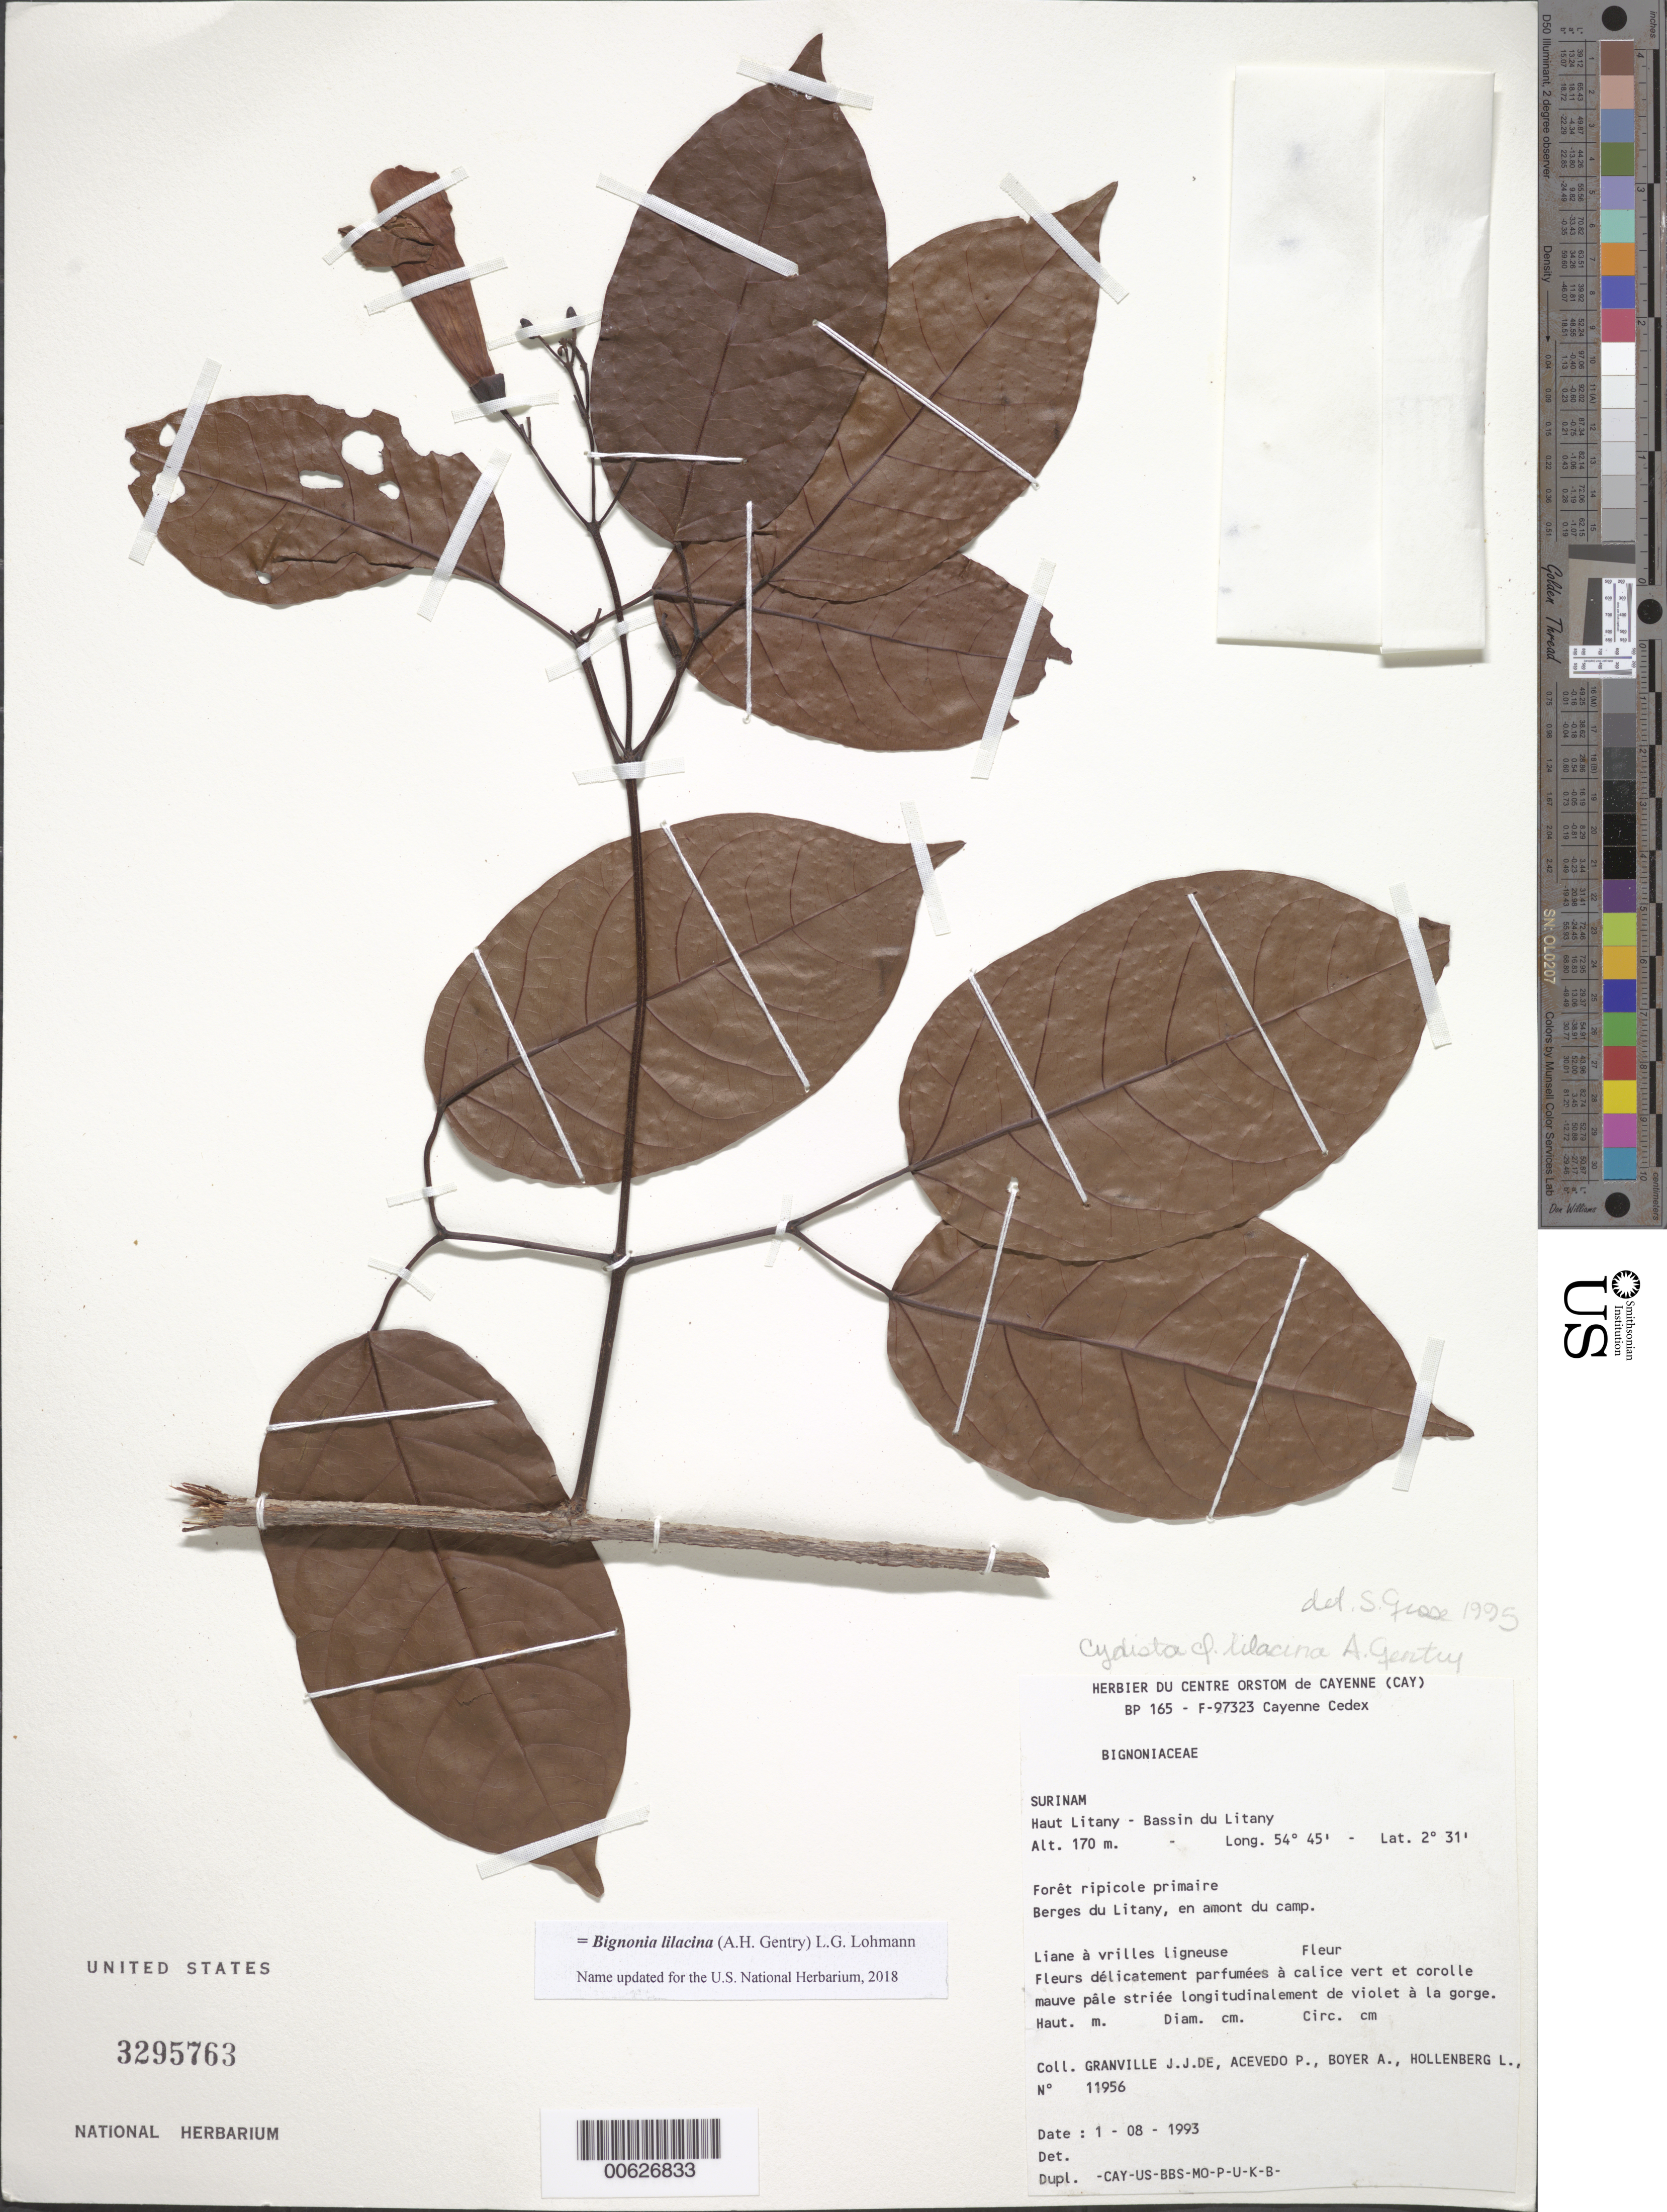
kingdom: Plantae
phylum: Tracheophyta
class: Magnoliopsida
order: Lamiales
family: Bignoniaceae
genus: Bignonia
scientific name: Bignonia lilacina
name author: (A.H. Gentry) L.G. Lohmann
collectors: J.-J. de Granville, P. Acevedo-Rodr., A. Boyer & L. Hollenberg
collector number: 11956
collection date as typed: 1-Aug-93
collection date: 1993-08-01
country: Suriname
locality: Haut Litany, Bassin du Litany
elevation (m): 170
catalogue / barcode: US 3295763